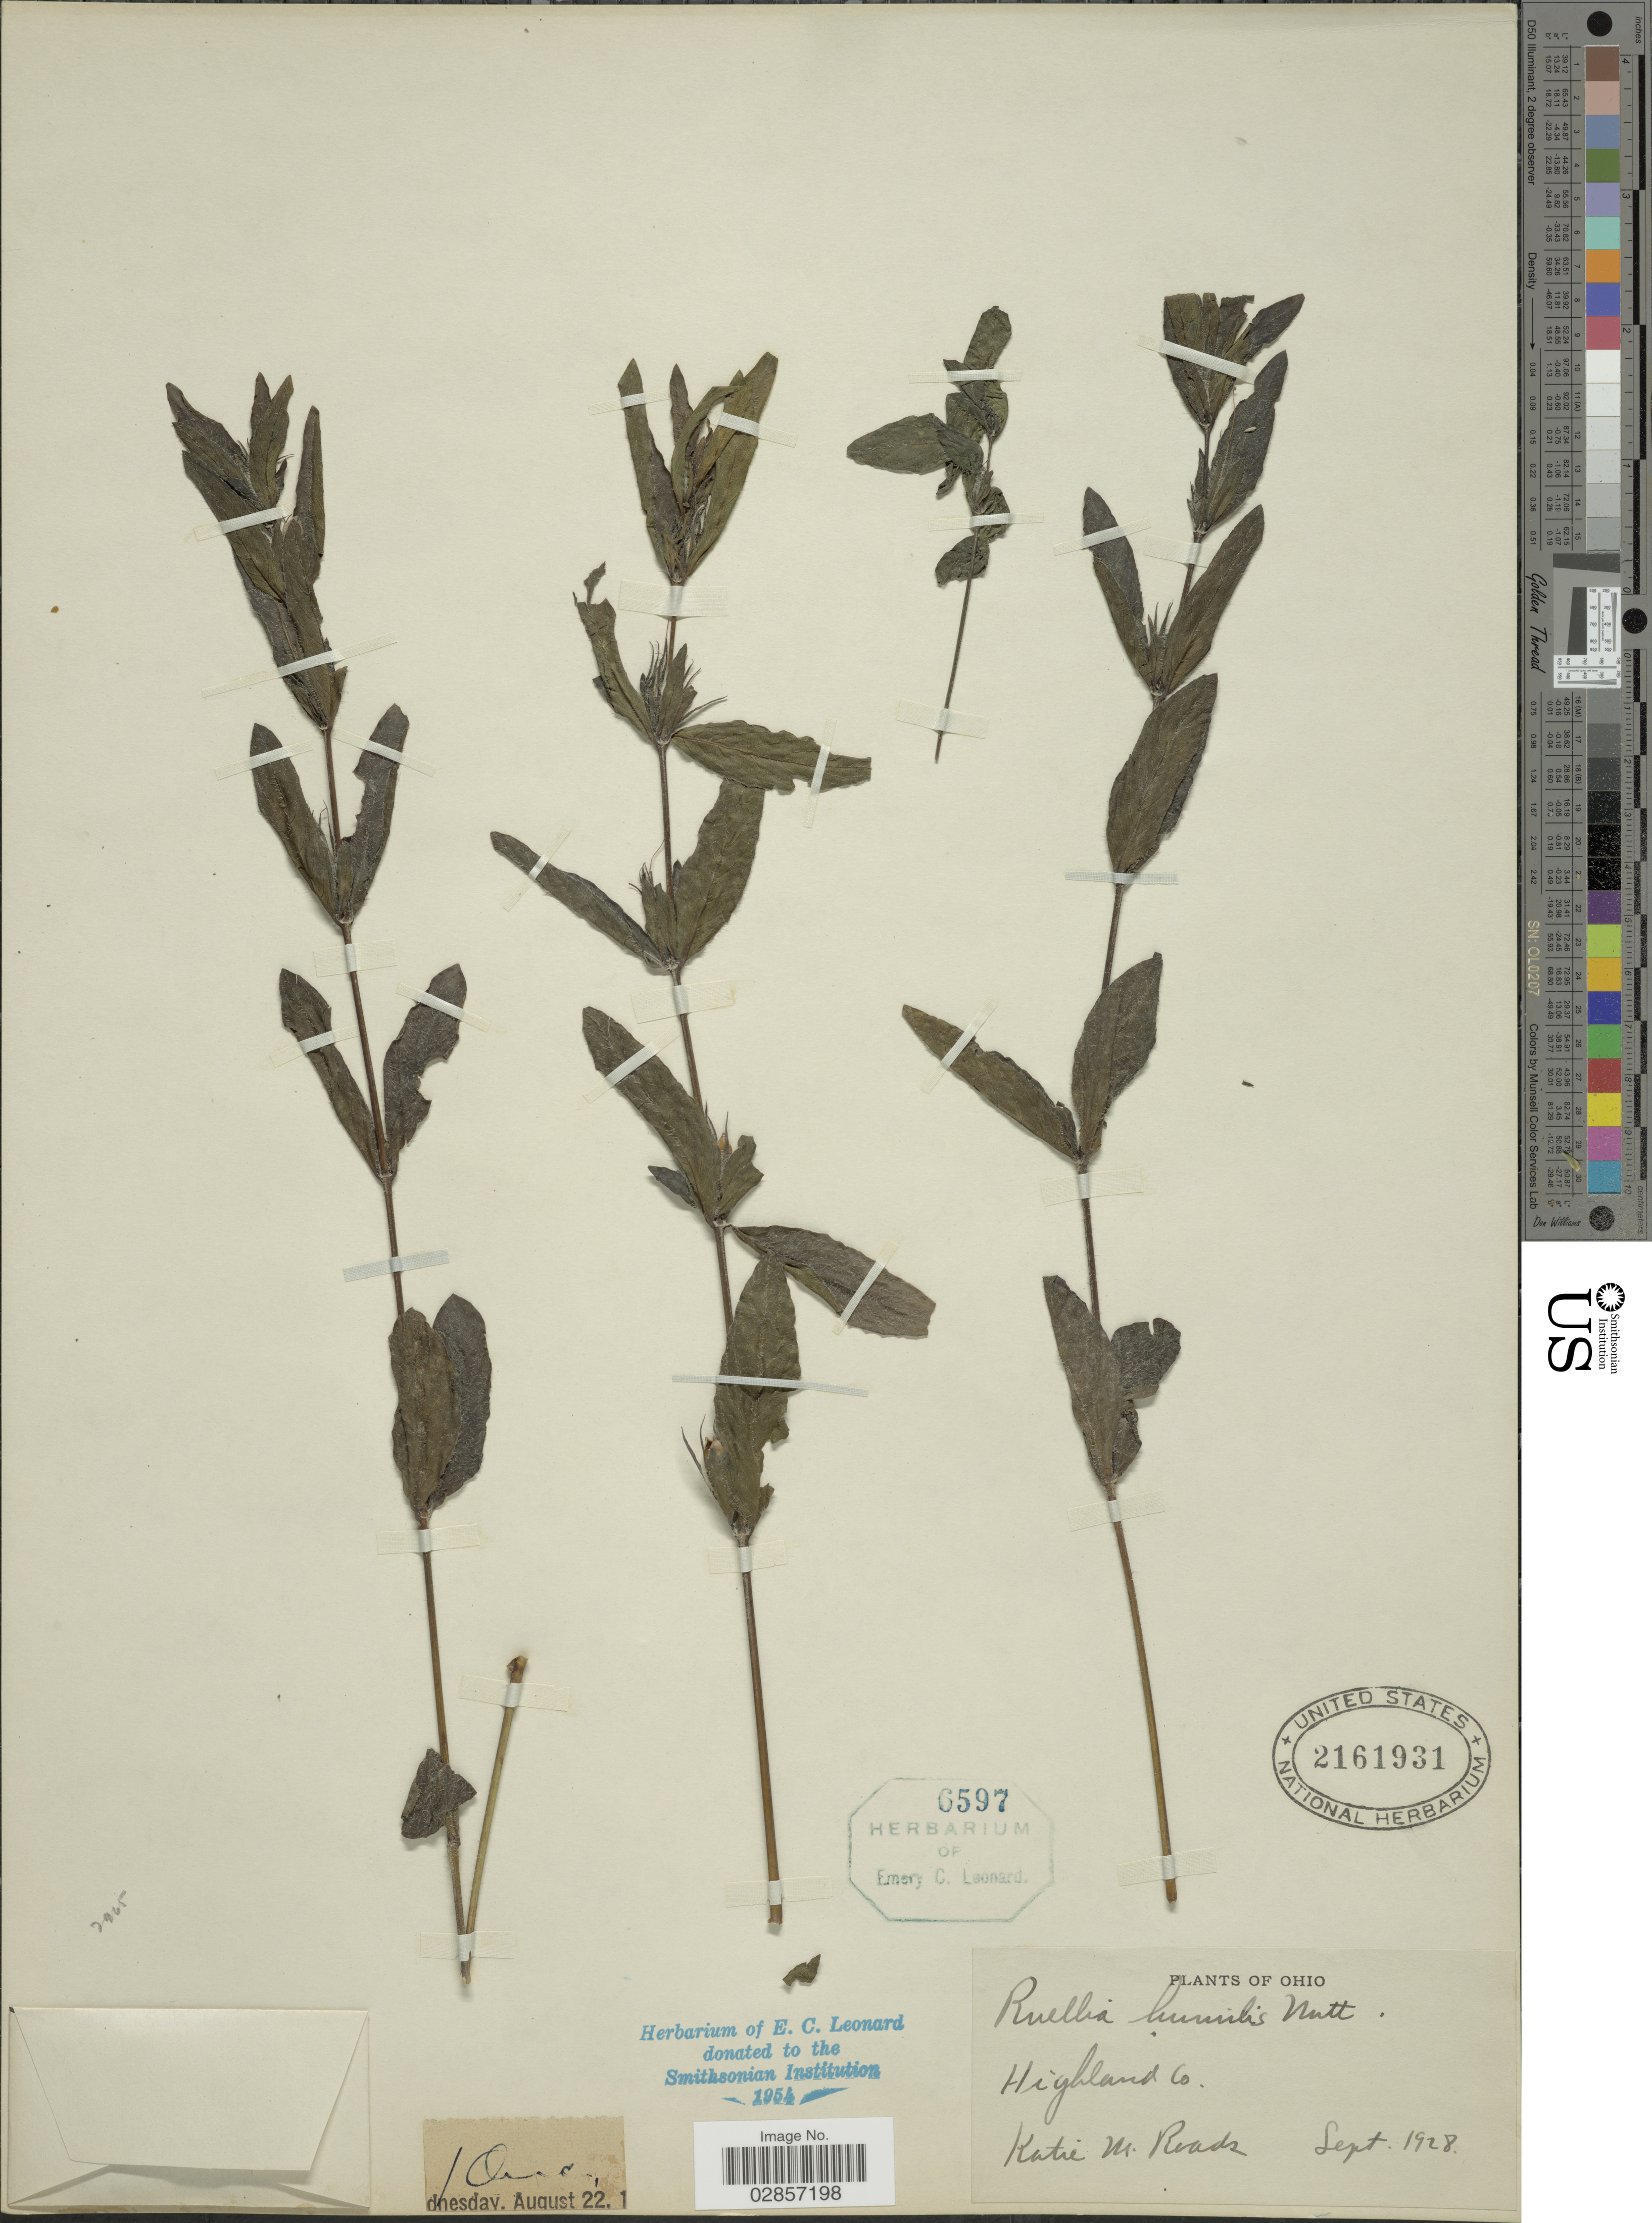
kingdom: Plantae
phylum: Tracheophyta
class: Magnoliopsida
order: Lamiales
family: Acanthaceae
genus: Ruellia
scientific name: Ruellia humilis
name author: Nutt.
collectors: K. Roads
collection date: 1928-09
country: United States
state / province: Ohio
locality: Highland Co.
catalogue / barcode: US 2161931